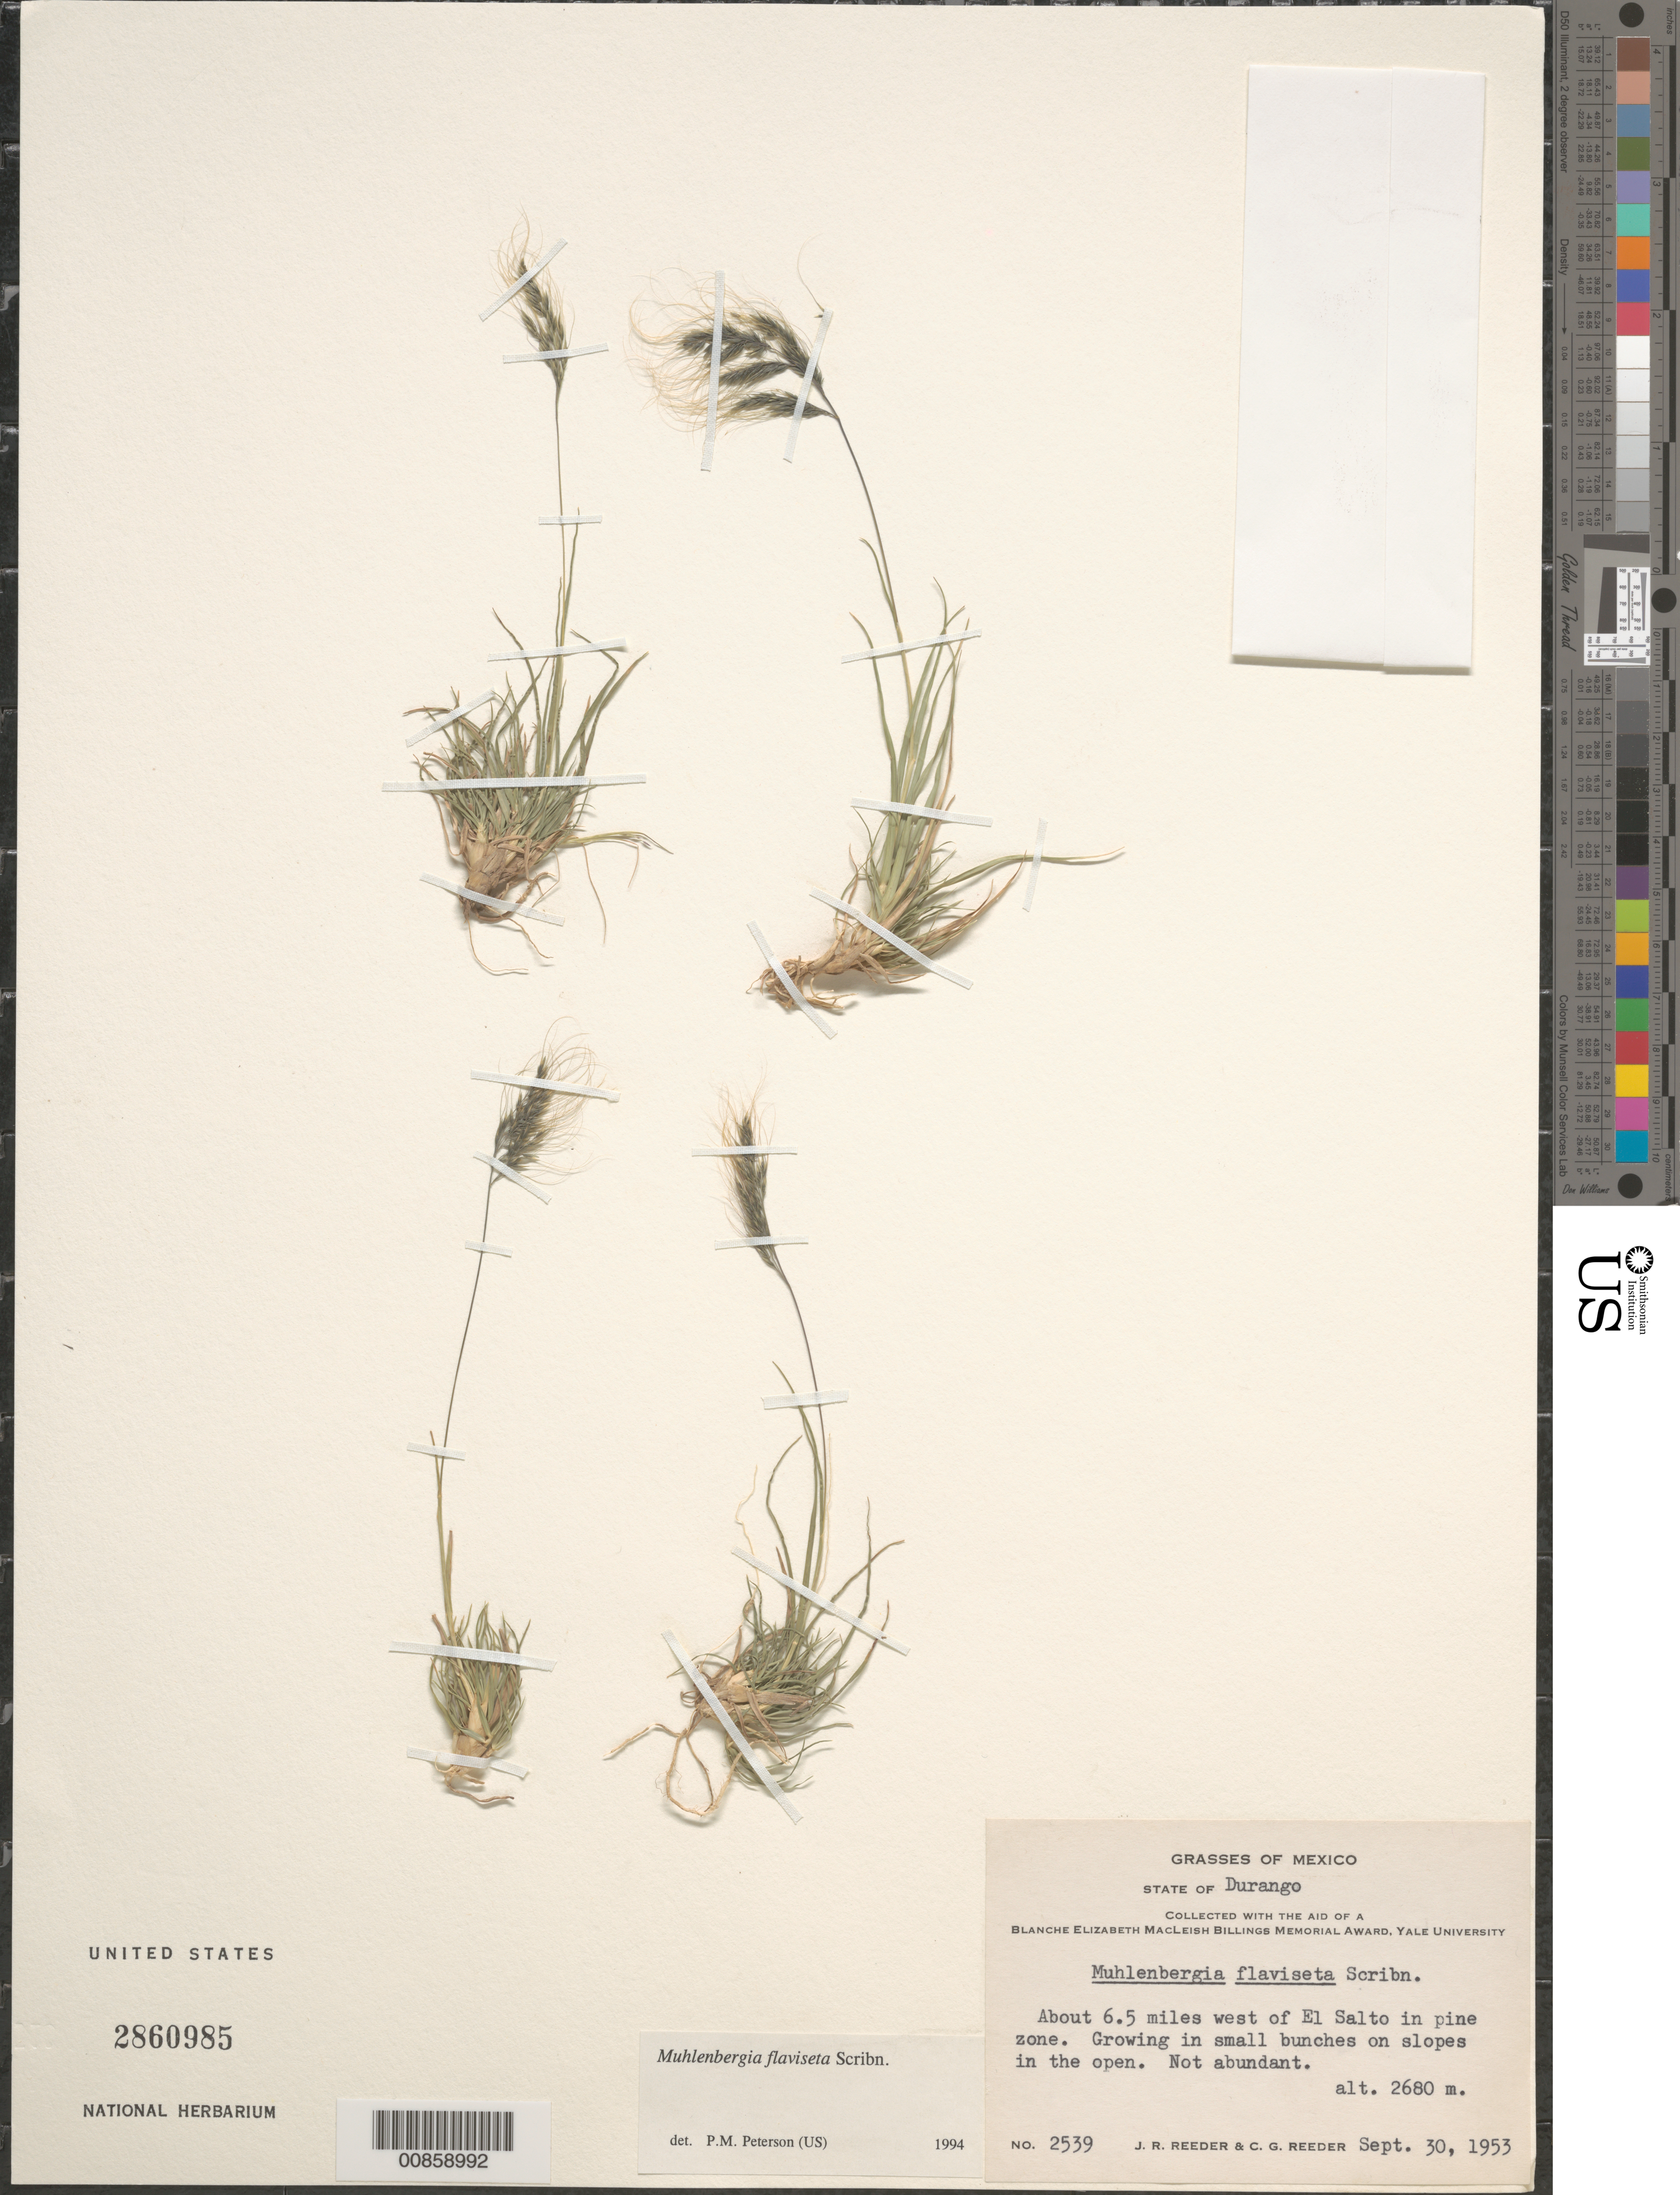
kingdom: Plantae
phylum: Tracheophyta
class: Liliopsida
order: Poales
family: Poaceae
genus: Muhlenbergia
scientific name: Muhlenbergia flaviseta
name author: Scribn.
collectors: J. R. Reeder & C. G. Reeder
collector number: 2539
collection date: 1953-09-30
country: Mexico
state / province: Durango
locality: About 6.5 miles west of El Salto in pine zone.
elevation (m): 2680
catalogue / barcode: US 2860985